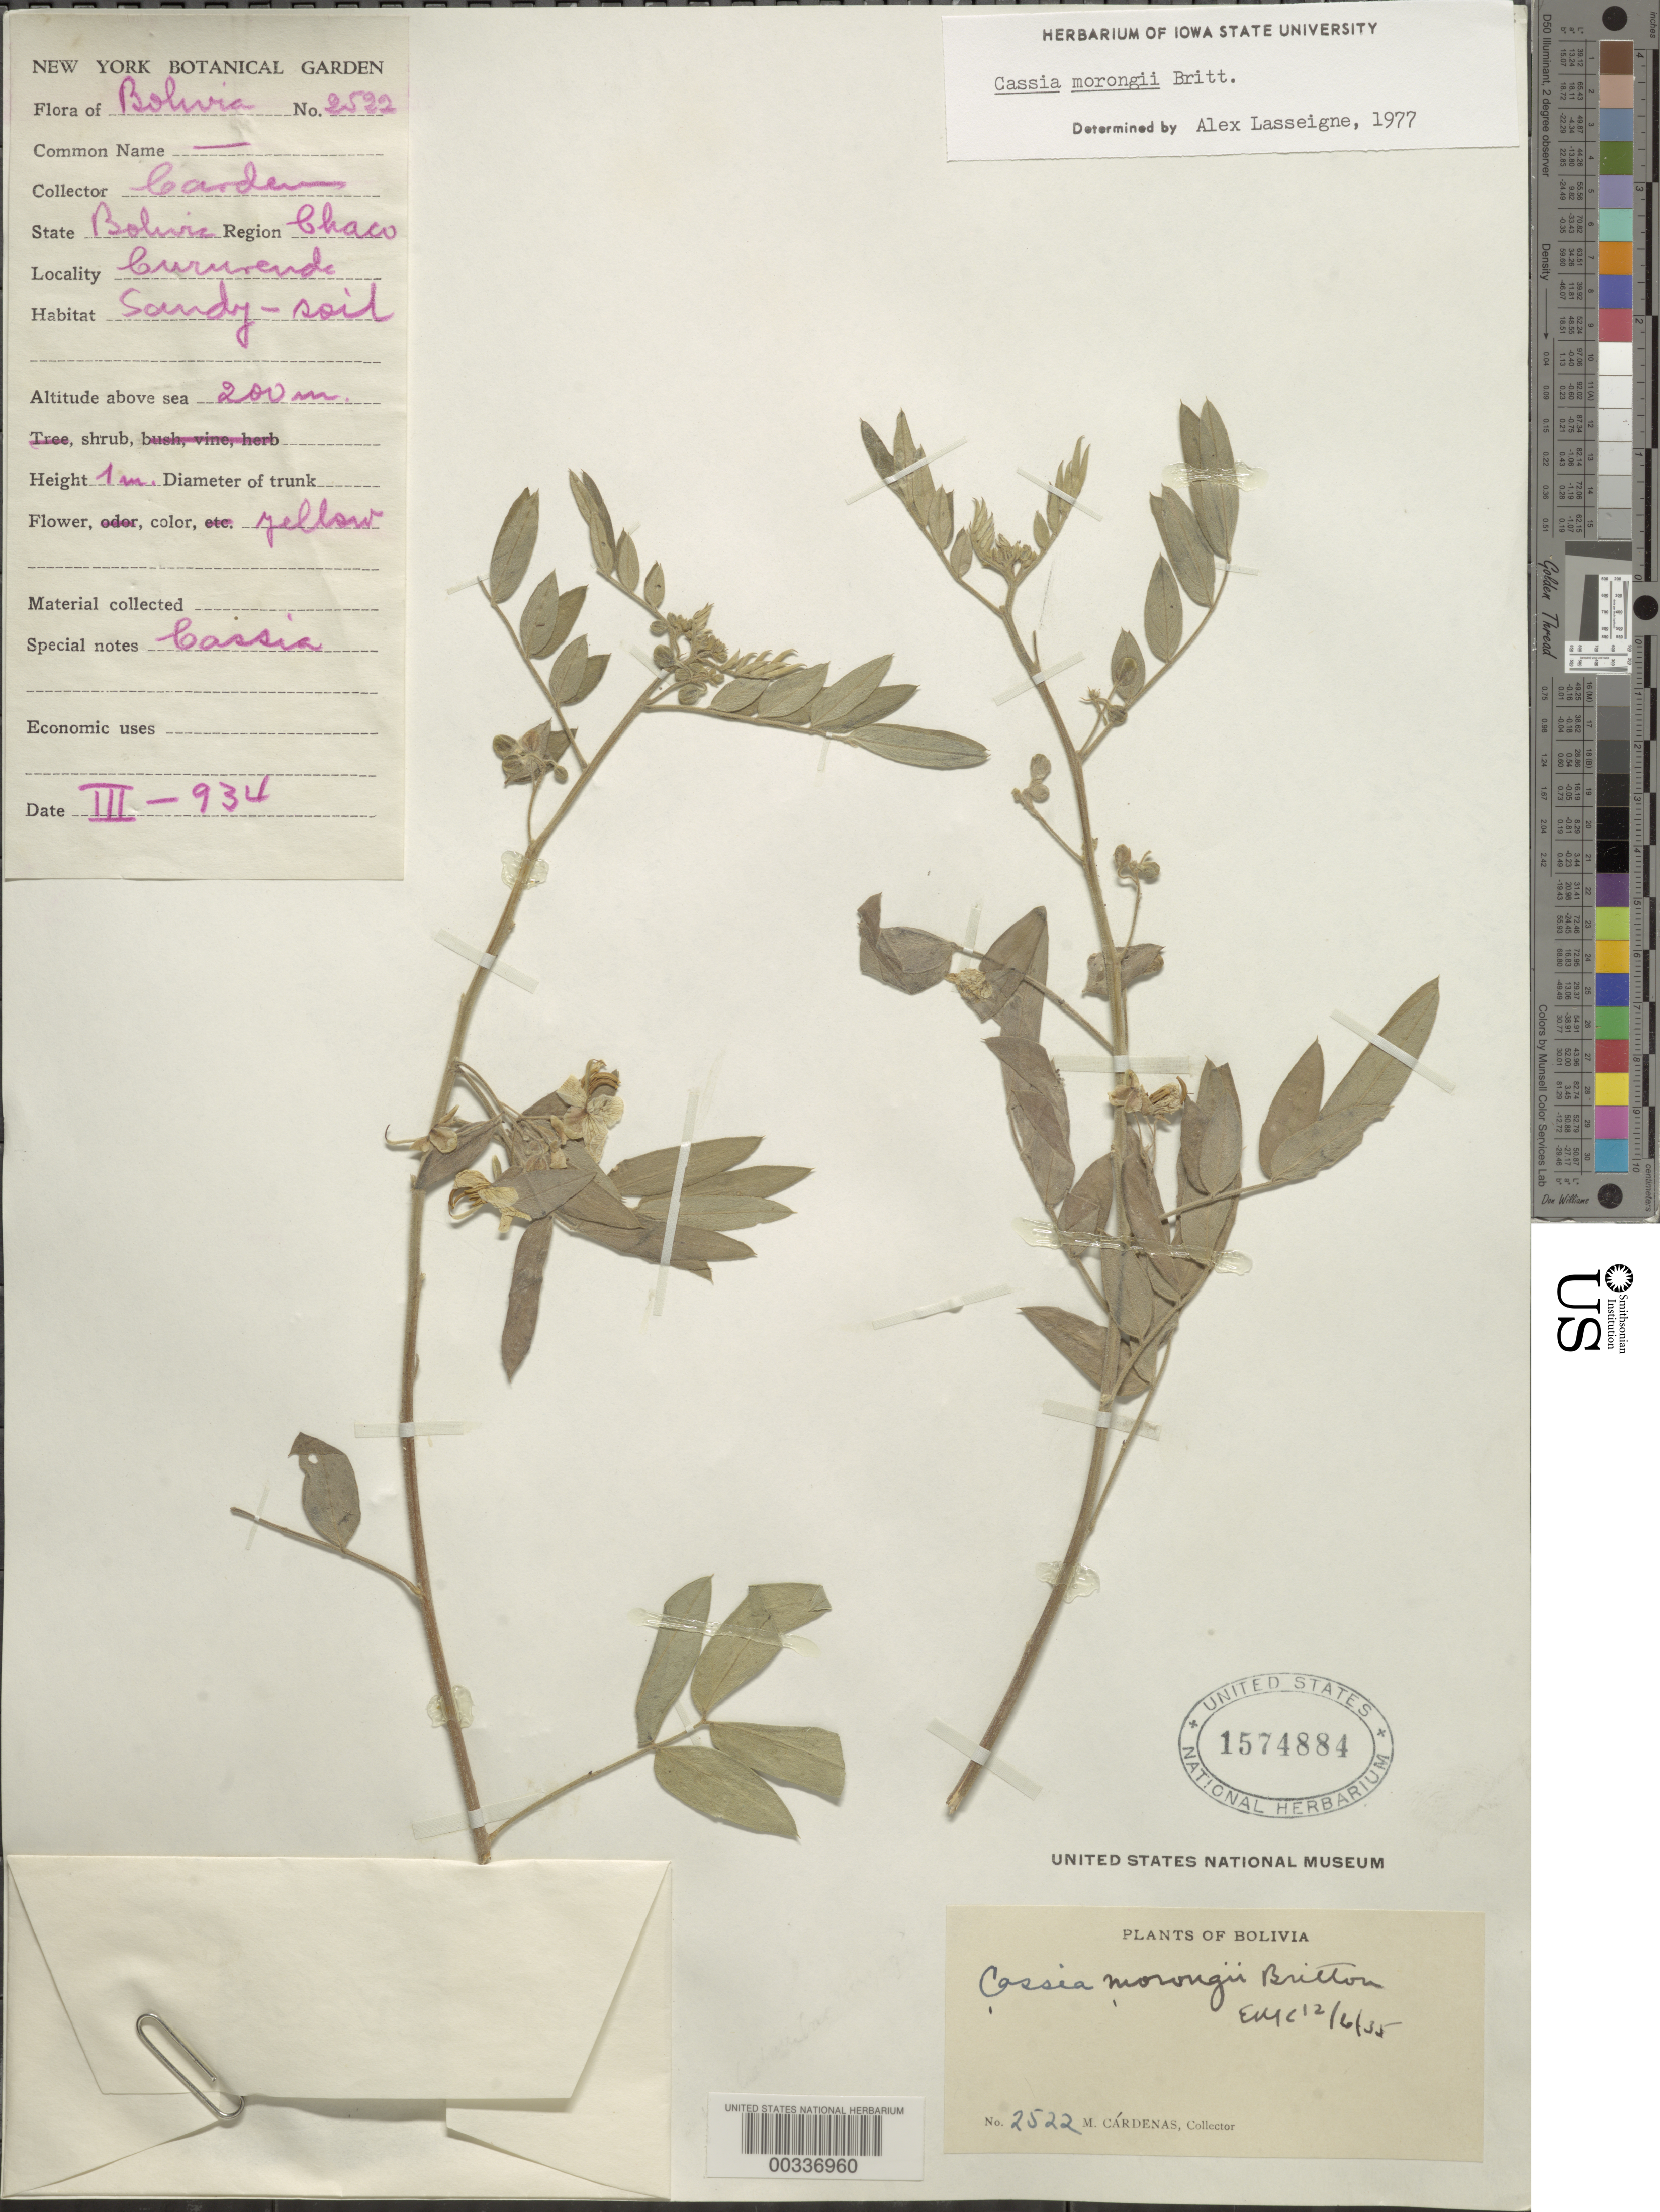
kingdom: Plantae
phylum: Tracheophyta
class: Magnoliopsida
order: Fabales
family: Fabaceae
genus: Senna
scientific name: Senna morongii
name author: (Britton) H.S. Irwin & Barneby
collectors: M. Cárdenas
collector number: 2522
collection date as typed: Mar 1934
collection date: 1934-03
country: Bolivia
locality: Chaco region; Cururenda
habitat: Sandy soil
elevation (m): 200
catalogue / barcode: US 1574884